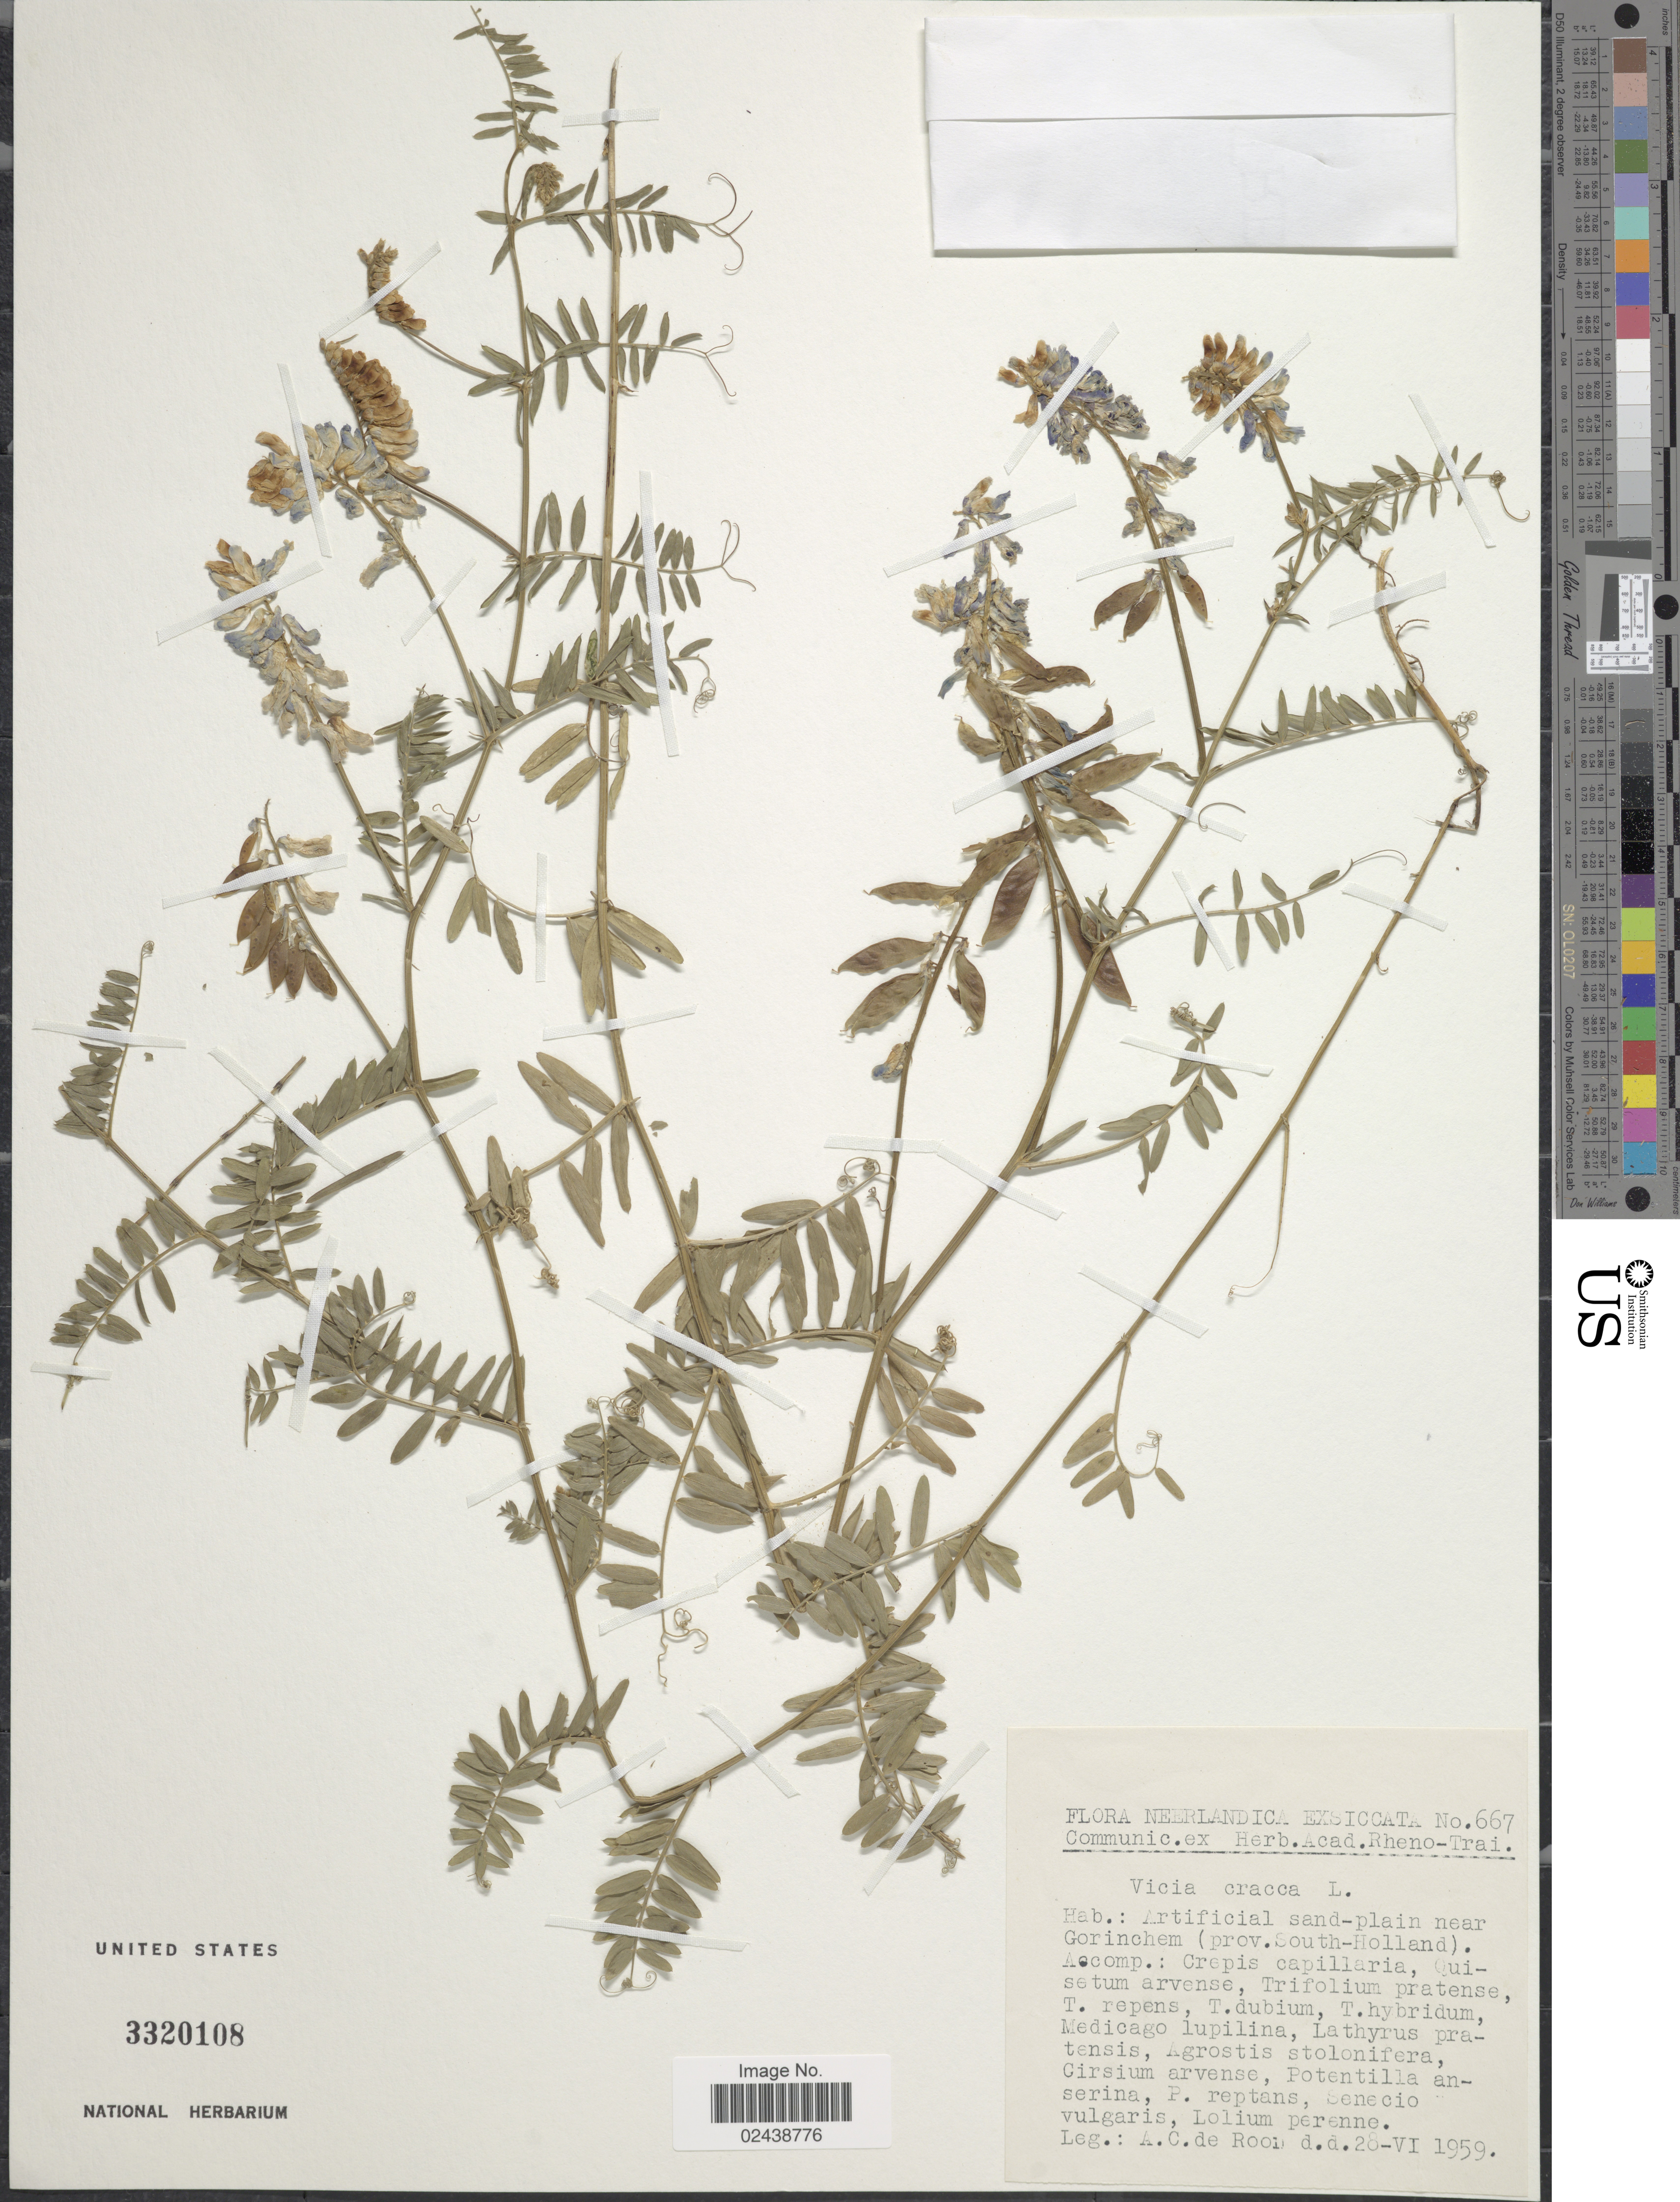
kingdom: Plantae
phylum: Tracheophyta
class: Magnoliopsida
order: Fabales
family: Fabaceae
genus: Vicia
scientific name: Vicia cracca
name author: L.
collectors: A. de Roon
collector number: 667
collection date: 1959-06-28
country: Netherlands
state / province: Zuid Holland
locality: Near Gorinchem (prov. Zuid- Holland)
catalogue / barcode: US 3320108